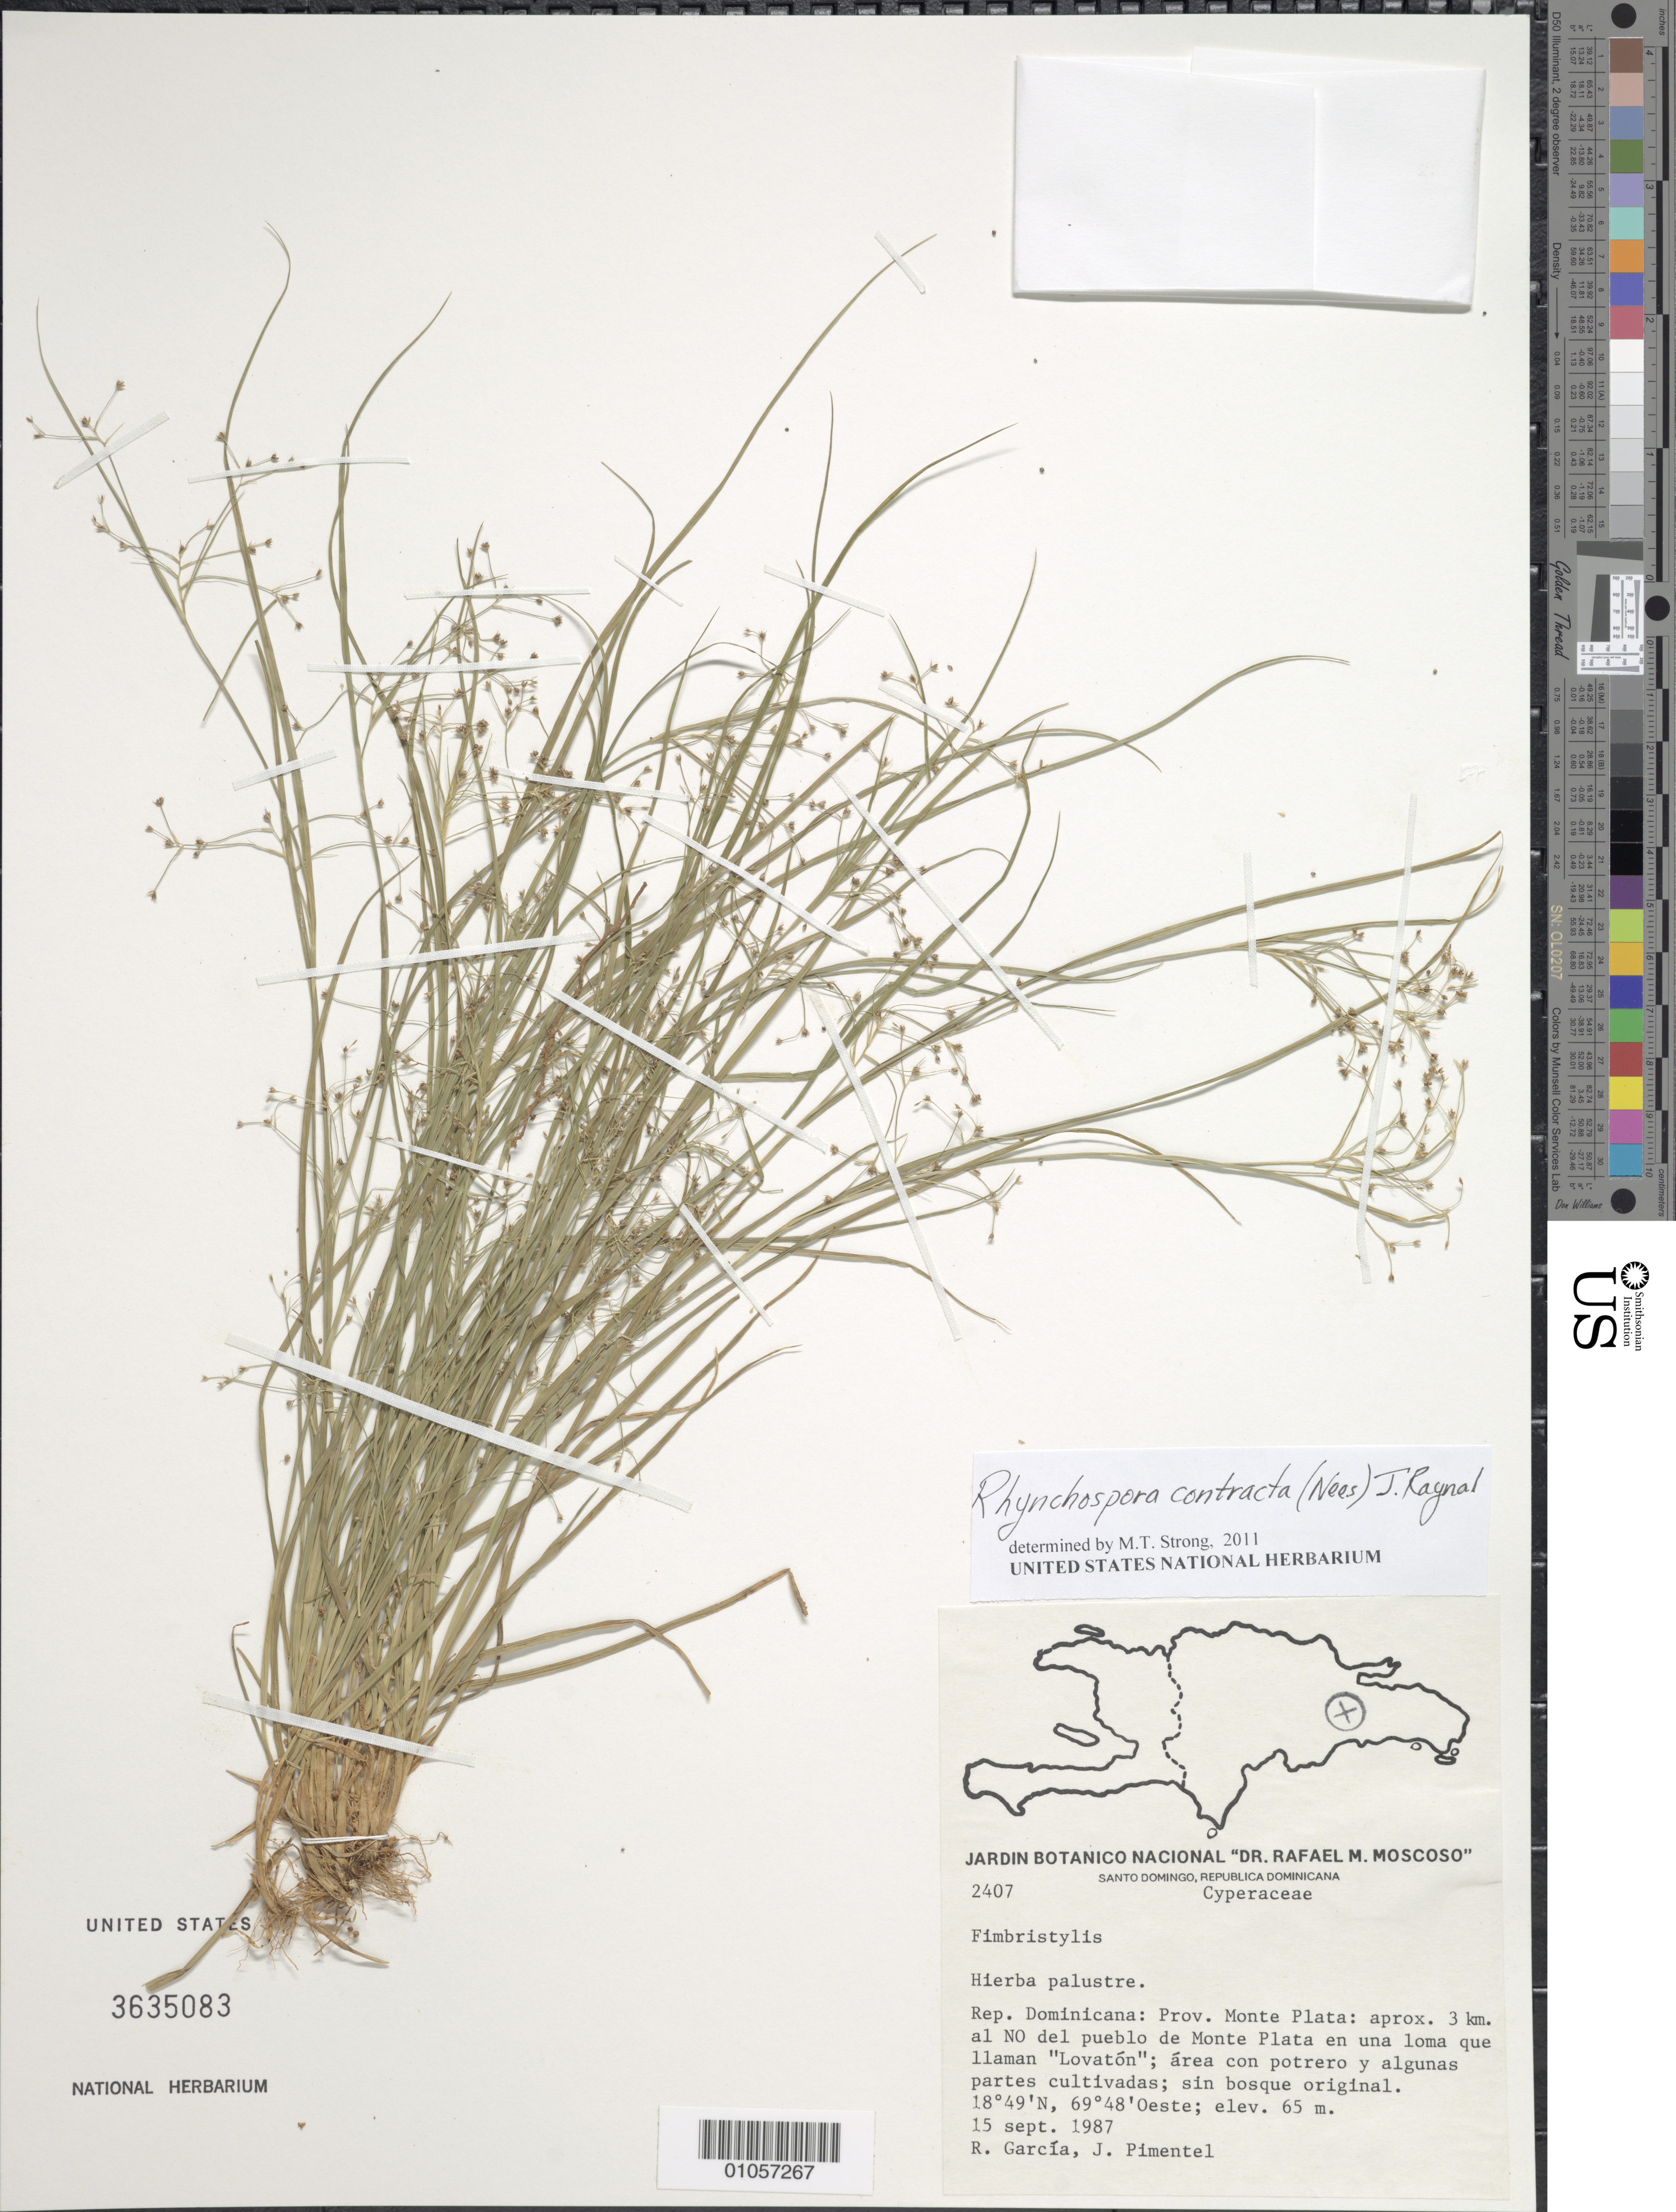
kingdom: Plantae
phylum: Tracheophyta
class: Liliopsida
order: Poales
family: Cyperaceae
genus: Rhynchospora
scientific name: Rhynchospora contracta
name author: (Nees) J. Raynal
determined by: Strong, M. T., (US), Smithsonian Institution - National Museum of Natural History (UNITED STATES)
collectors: R. G. García & J. Pimentel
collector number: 2407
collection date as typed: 15 Sep 1987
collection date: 1987-09-15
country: Dominican Republic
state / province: Monte Plata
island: Hispaniola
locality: Pueblo de Monte Plata, approx. 3 km NO, en una loma que llaman "Lovatón"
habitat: Area con potrero y algunas partes cultivadas; sin bosque original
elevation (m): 65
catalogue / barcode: US 3635083